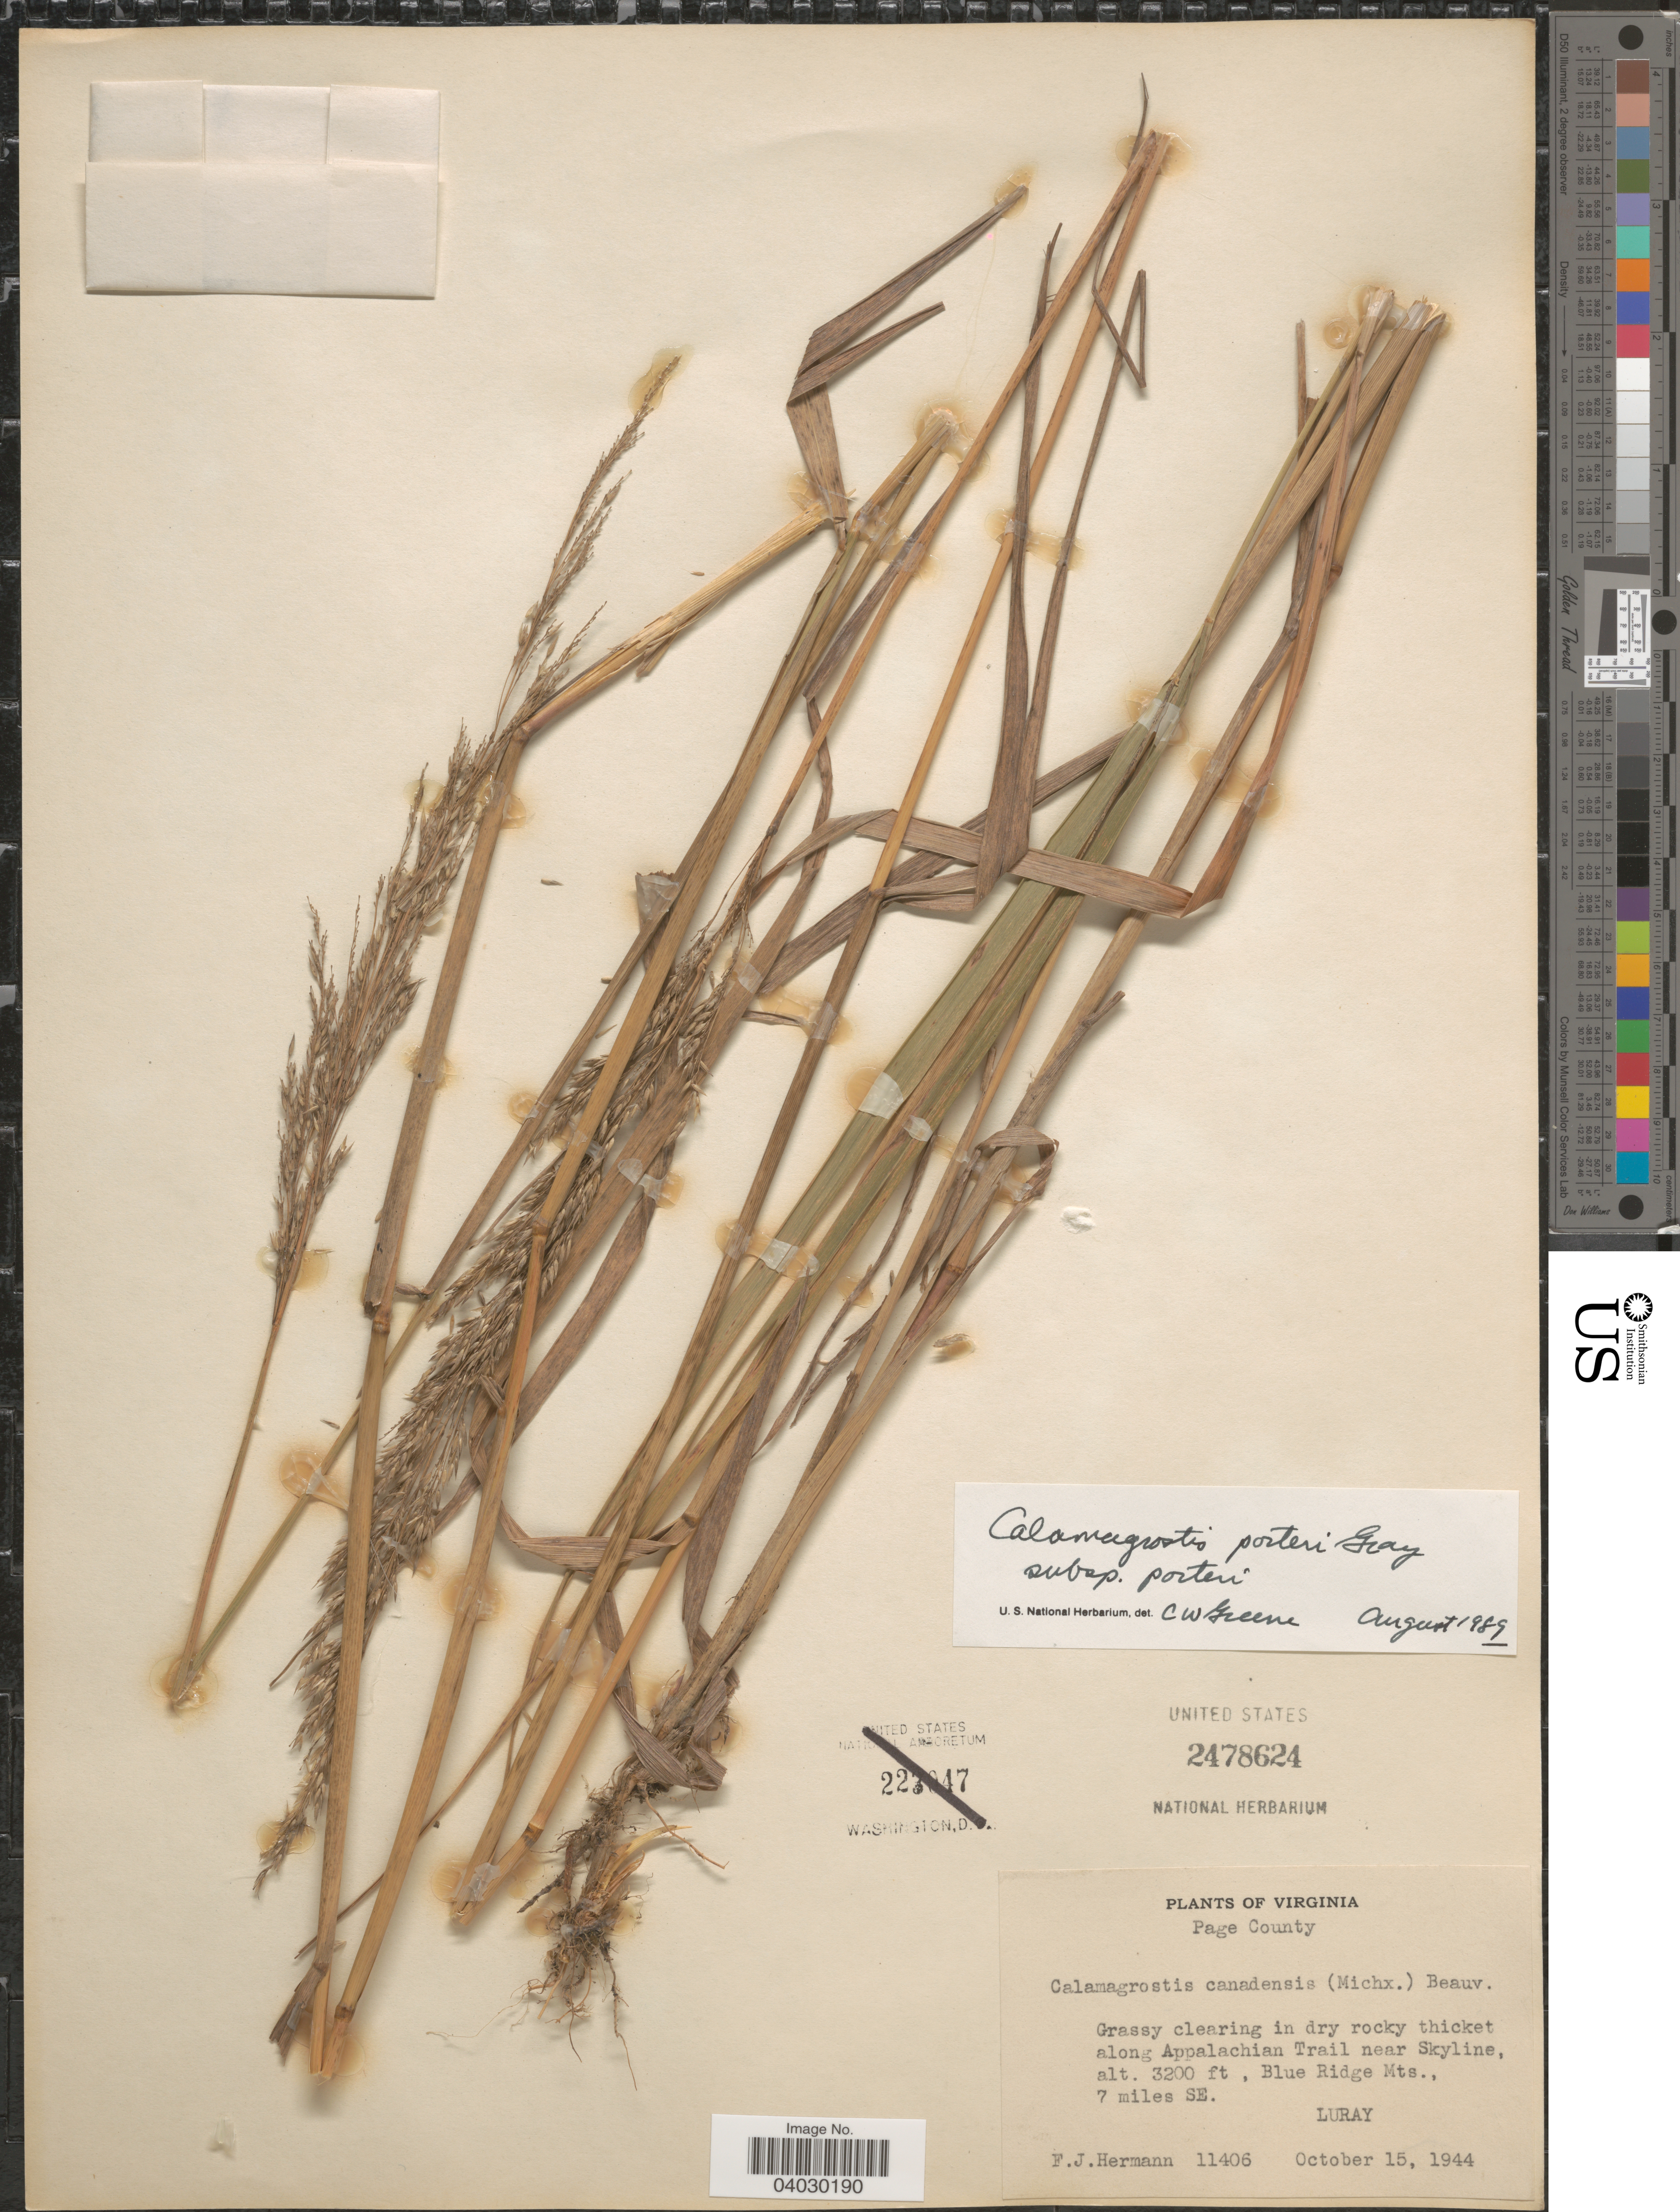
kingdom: Plantae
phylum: Tracheophyta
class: Liliopsida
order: Poales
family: Poaceae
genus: Calamagrostis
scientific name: Calamagrostis porteri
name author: A. Gray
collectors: F. J. Hermann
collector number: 11406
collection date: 1944-10-15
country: United States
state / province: Virginia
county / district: Page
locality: Along Appalachian Trail near Skyline, Blue Ridge Mts., 7 miles SE. Luray.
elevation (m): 975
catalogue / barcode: US 2478624